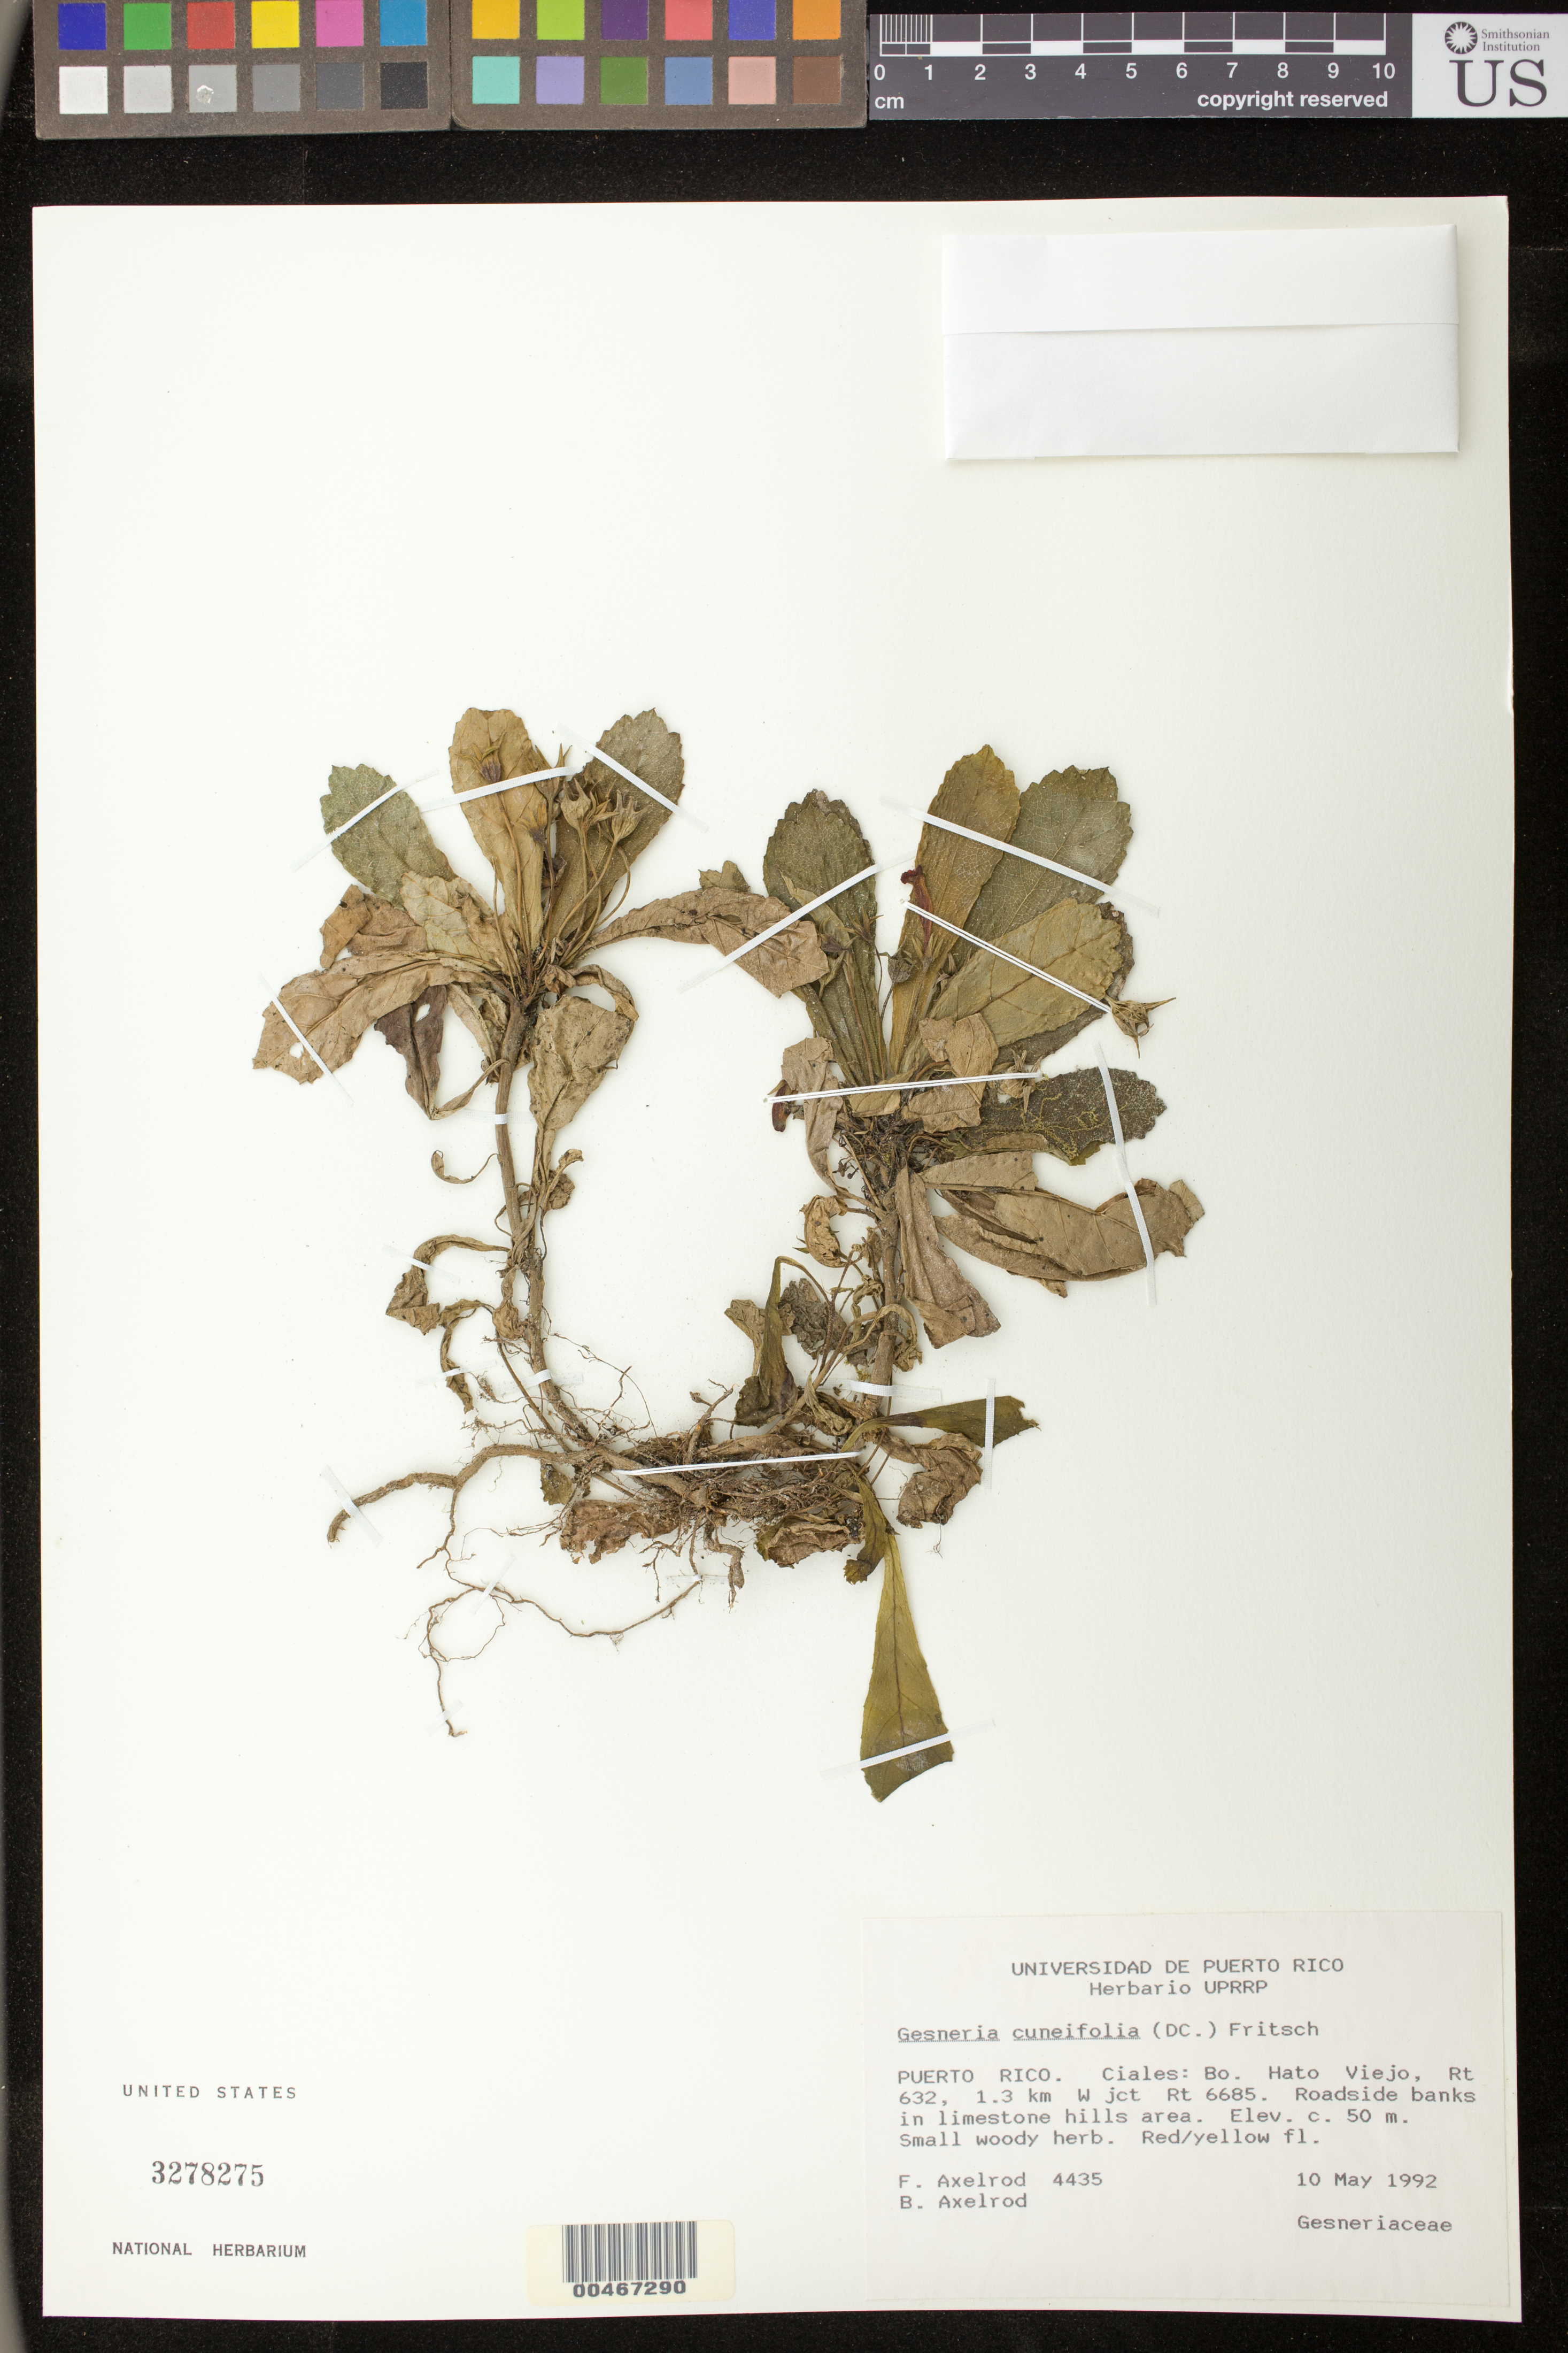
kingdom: Plantae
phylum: Tracheophyta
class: Magnoliopsida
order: Lamiales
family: Gesneriaceae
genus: Gesneria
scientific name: Gesneria cuneifolia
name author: (DC.) Fritsch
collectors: F. S. Axelrod & B. Axelrod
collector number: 4435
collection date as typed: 10 May 1992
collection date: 1992-05-10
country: Puerto Rico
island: Puerto Rico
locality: Ciales, Hato Viejo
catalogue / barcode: US 3278275